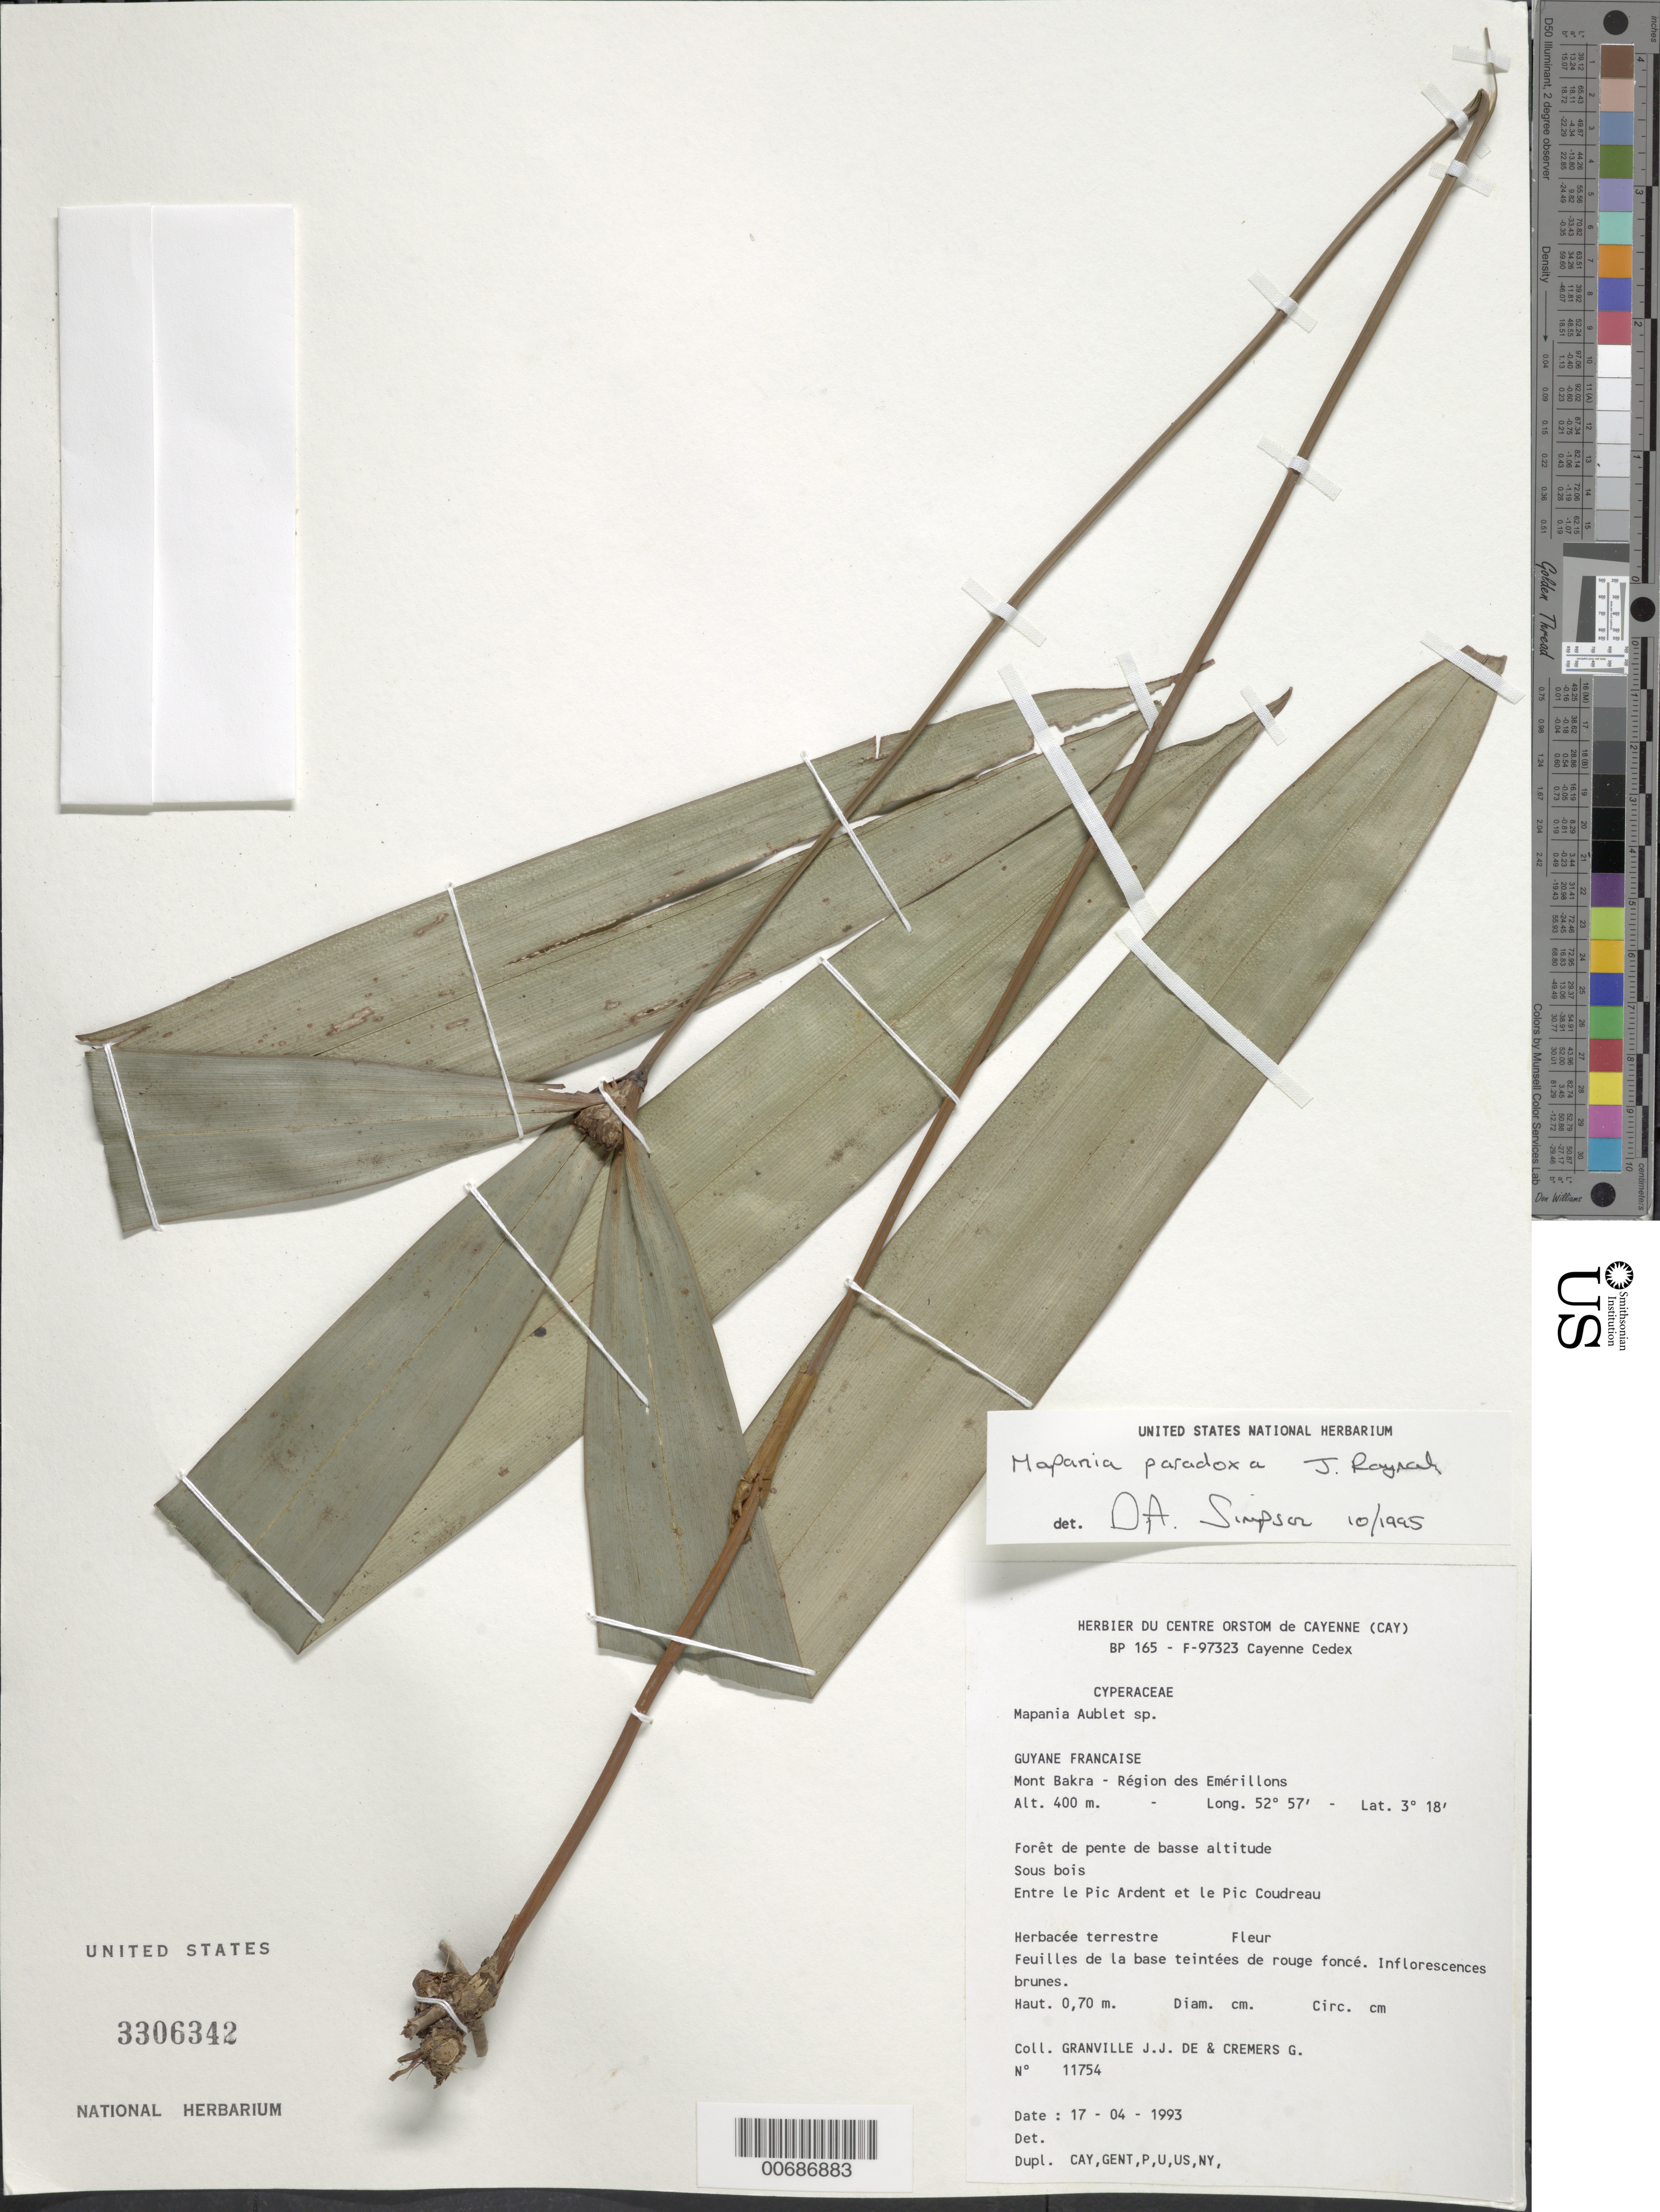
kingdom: Plantae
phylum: Tracheophyta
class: Liliopsida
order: Poales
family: Cyperaceae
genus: Mapania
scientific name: Mapania paradoxa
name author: J. Raynal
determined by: Simpson, D. A.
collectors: J.-J. de Granville & G. Cremers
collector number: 11754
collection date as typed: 17-Apr-93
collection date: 1993-04-17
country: French Guiana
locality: Mont Bakra, région des Emérillons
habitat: Forêt de pente de basse altitude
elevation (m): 400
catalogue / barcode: US 3306342